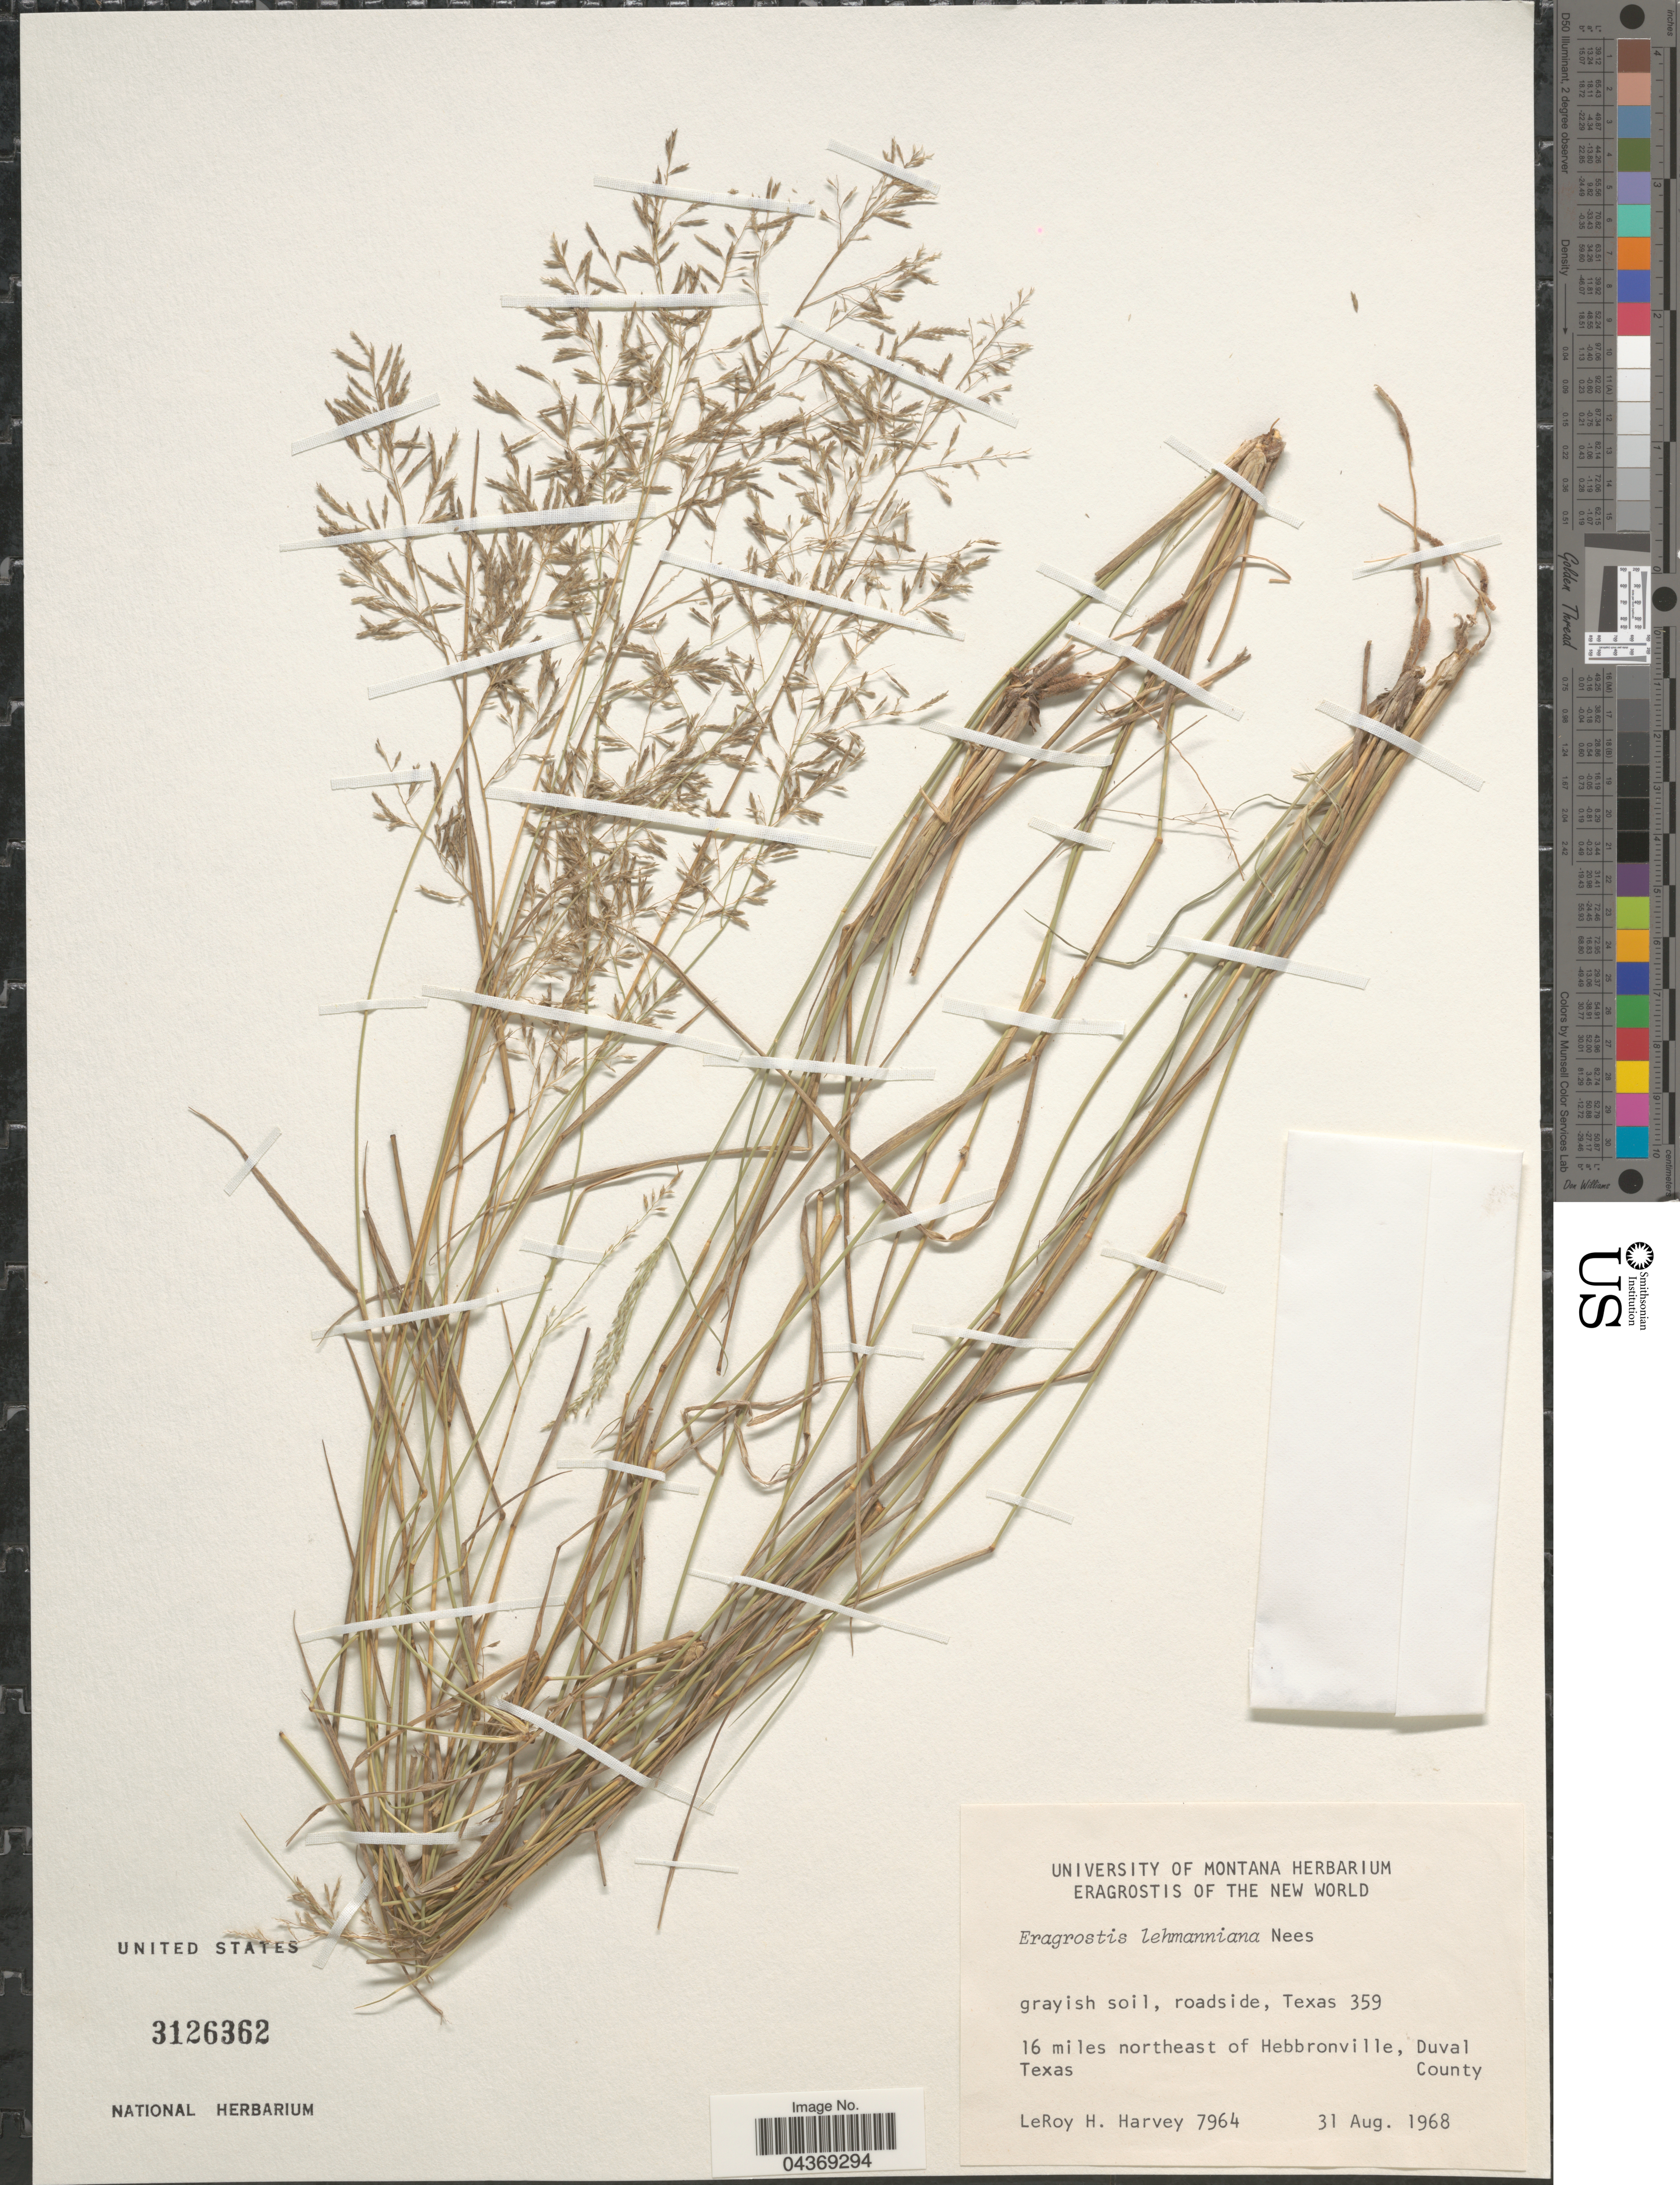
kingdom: Plantae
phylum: Tracheophyta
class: Liliopsida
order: Poales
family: Poaceae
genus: Eragrostis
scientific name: Eragrostis lehmanniana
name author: Nees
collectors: L. H. Harvey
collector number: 7964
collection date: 1968-08-31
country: United States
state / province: Texas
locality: Roadside, Texas 359. 16 miles northeast of Hebbronville, Duval County.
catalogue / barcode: US 3126362